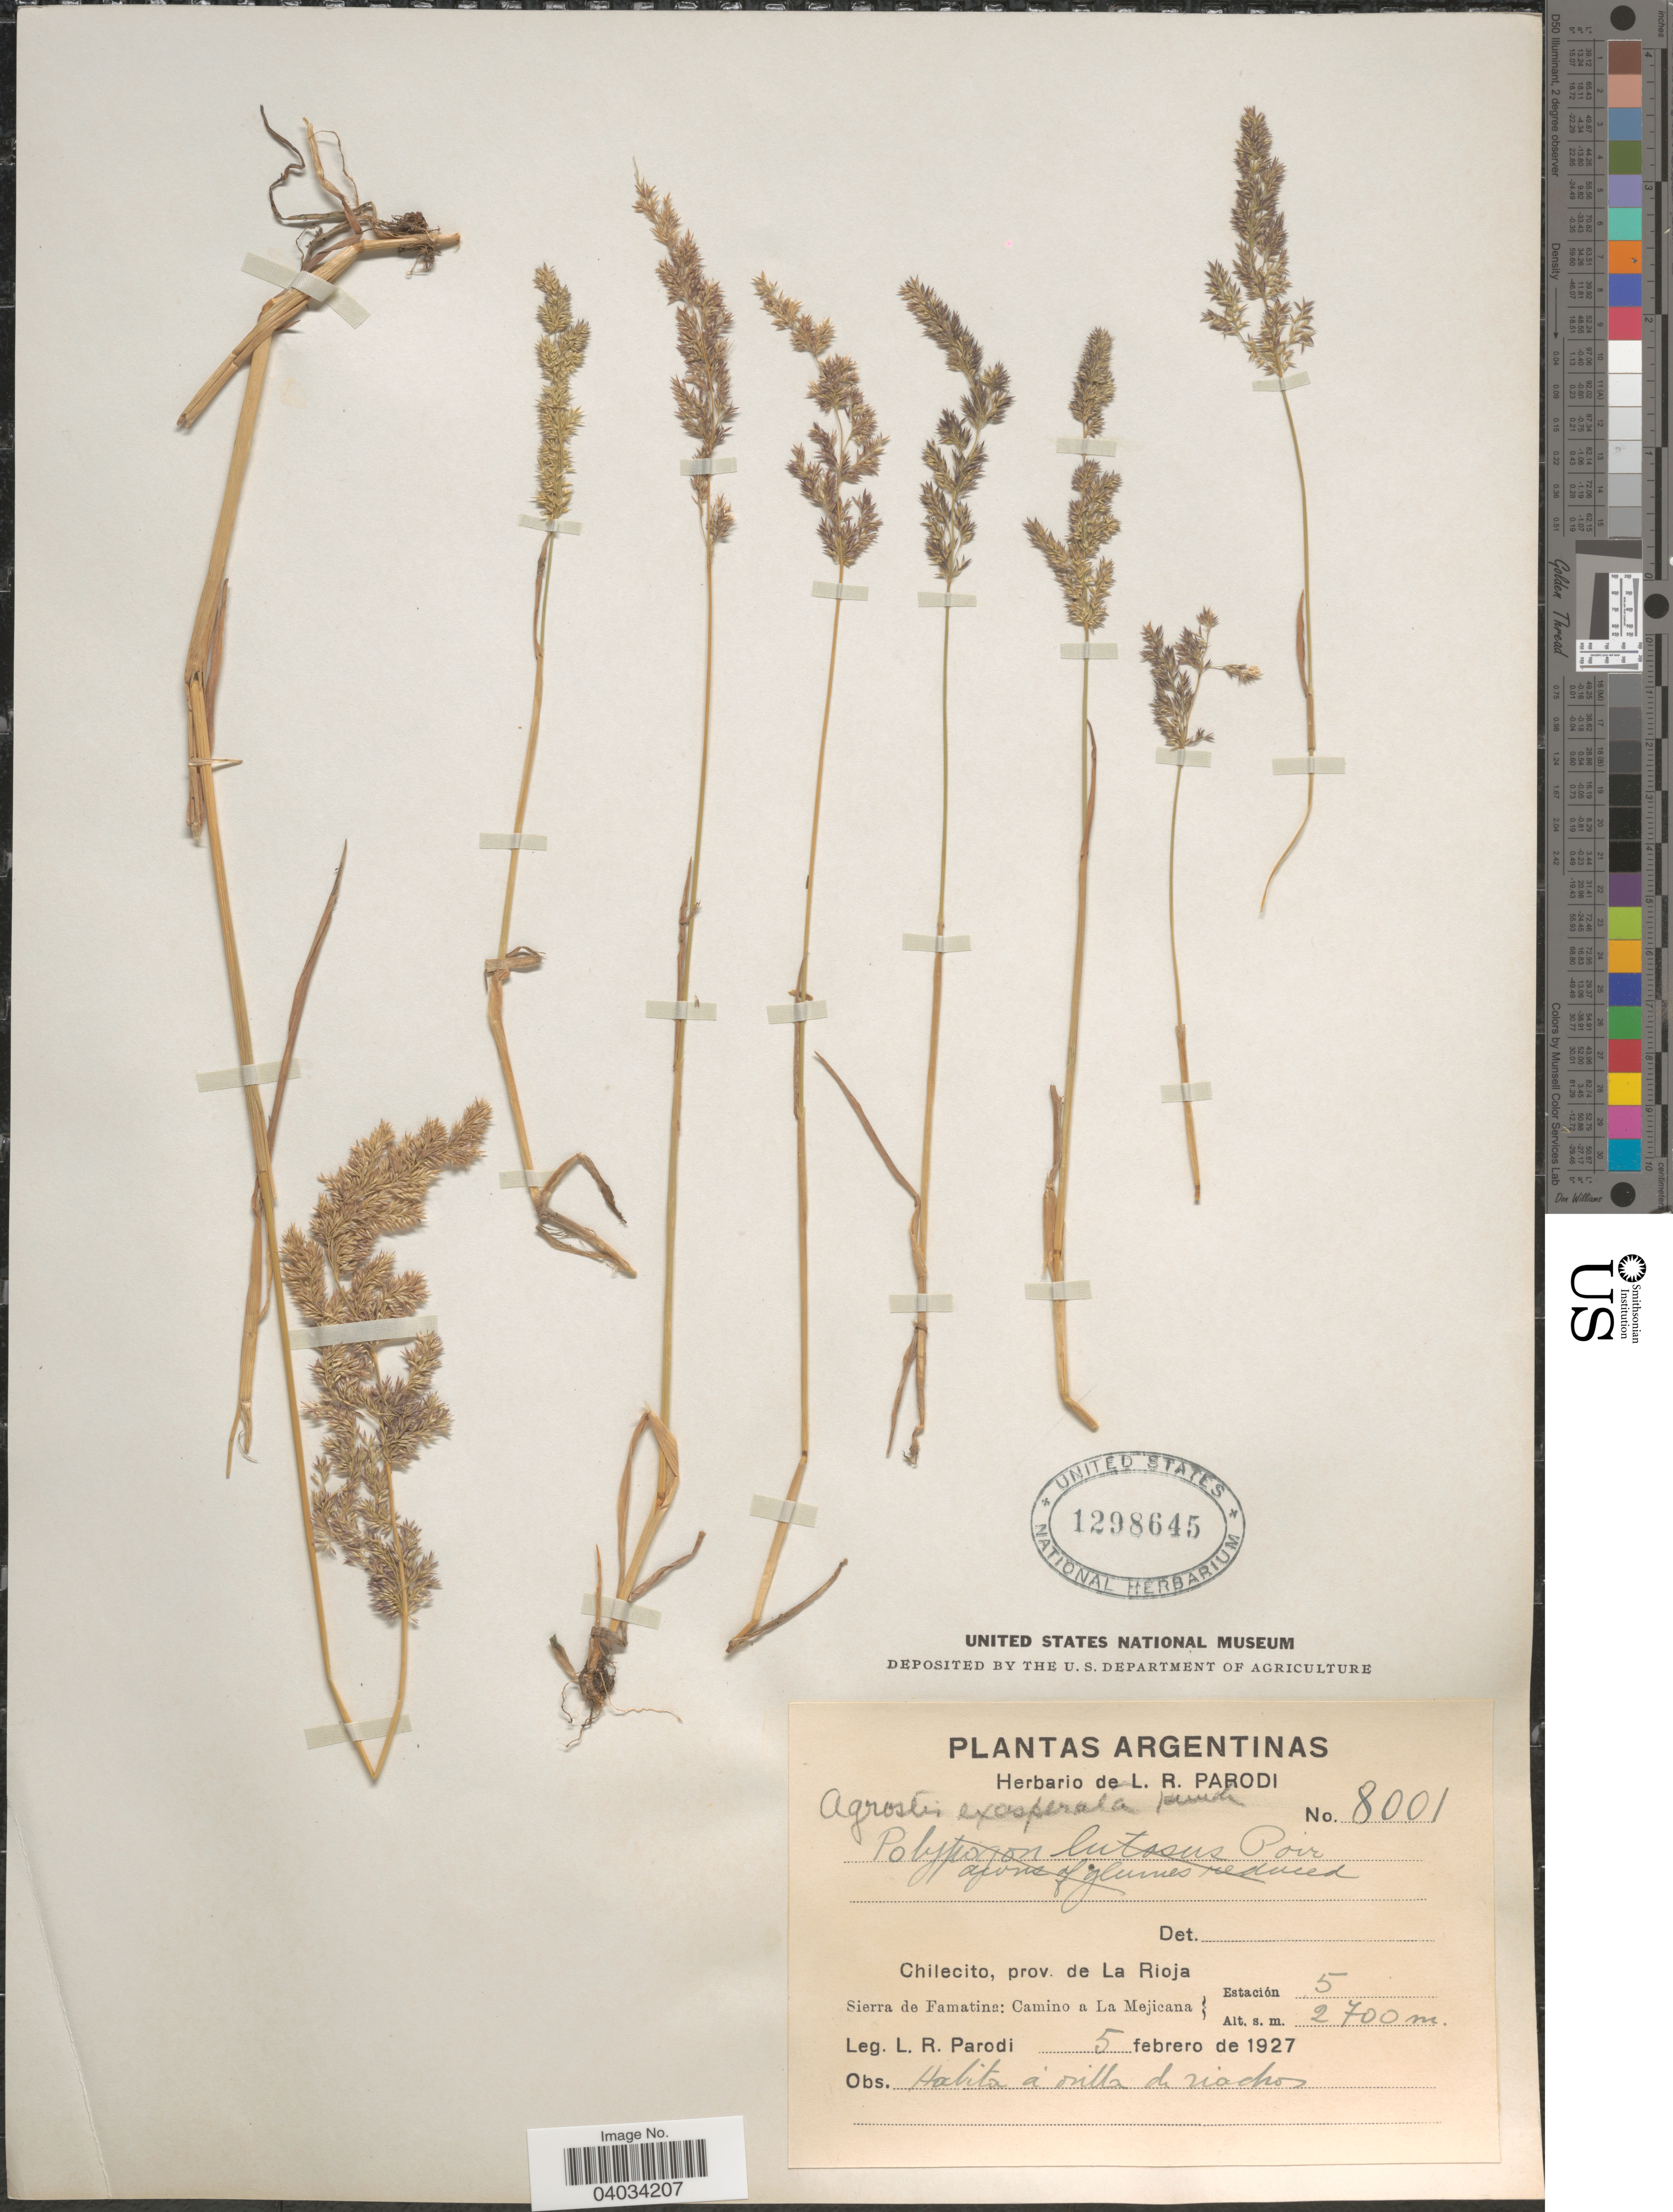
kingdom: Plantae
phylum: Tracheophyta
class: Liliopsida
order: Poales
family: Poaceae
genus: Polypogon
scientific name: Polypogon exasperatus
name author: (Trin.) Renvoize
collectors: L. R. Parodi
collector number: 8001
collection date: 1927-02-05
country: Argentina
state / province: La Rioja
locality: Chilecito. Sierra de Famatina: Camino a La Mejicana.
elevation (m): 2700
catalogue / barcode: US 1298645